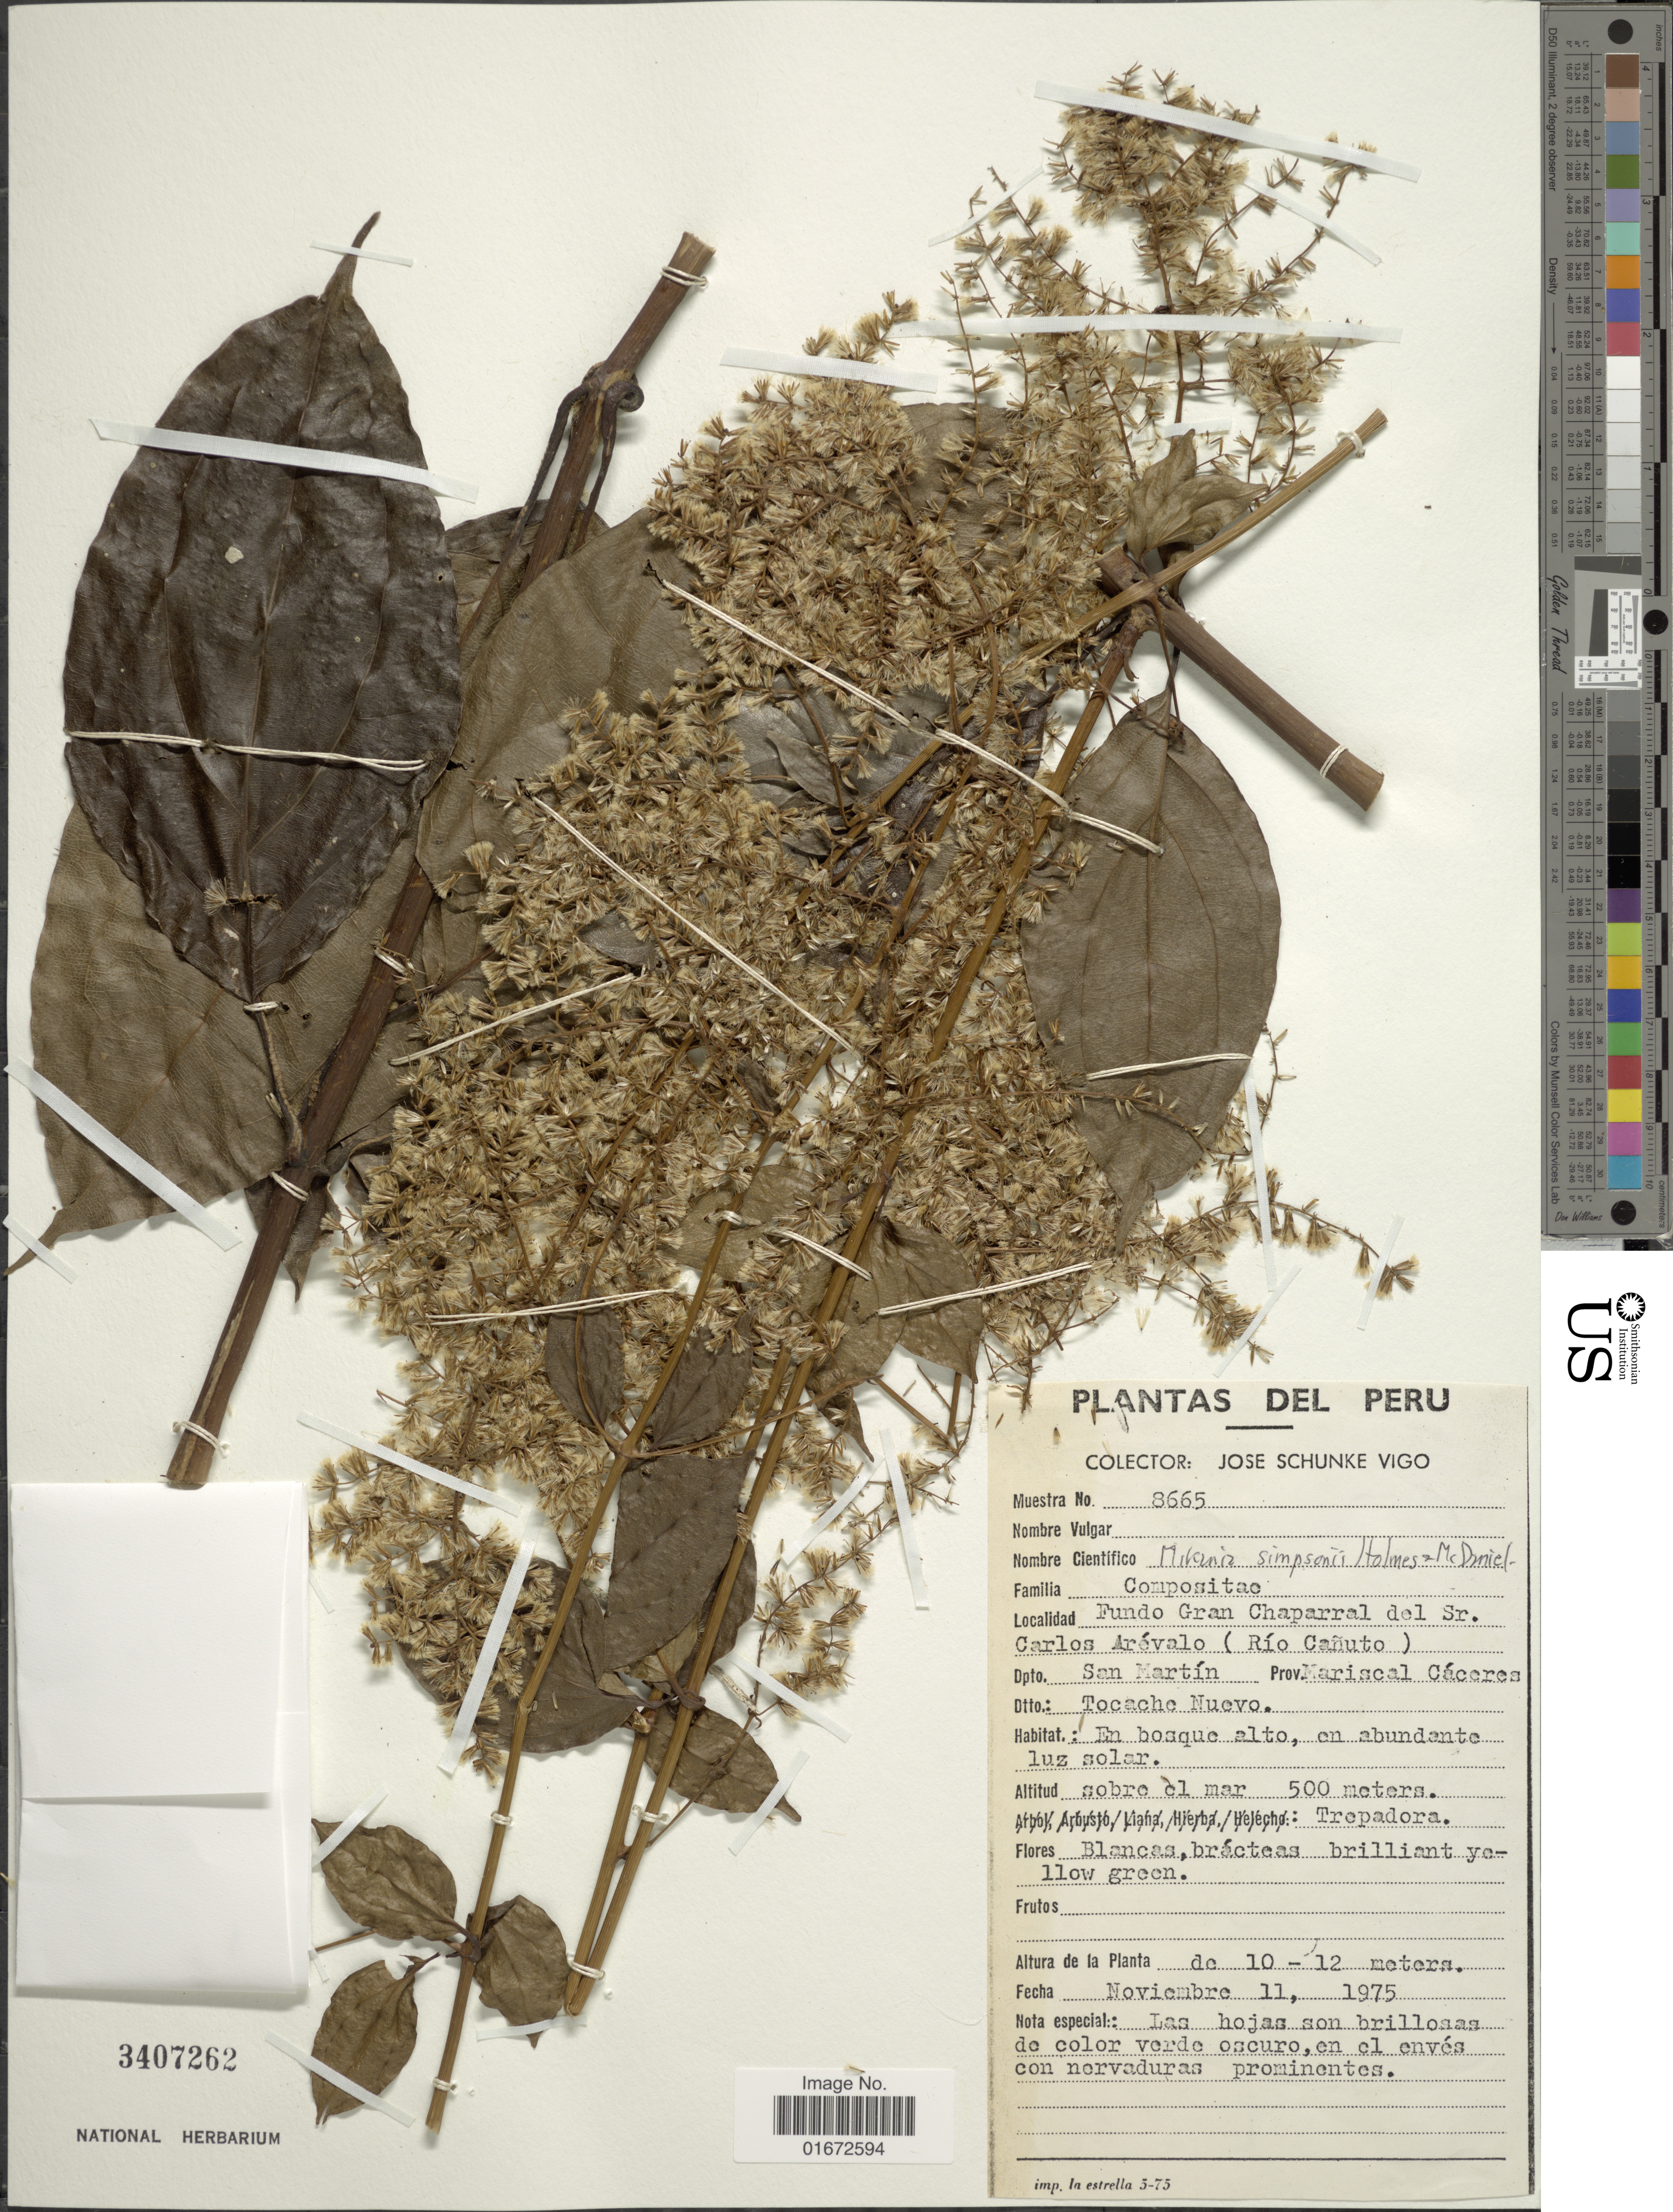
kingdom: Plantae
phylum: Tracheophyta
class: Magnoliopsida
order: Asterales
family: Asteraceae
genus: Mikania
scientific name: Mikania simpsonii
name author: W.C. Holmes & McDaniel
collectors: J. Schunke Vigo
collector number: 8665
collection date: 1975-11-11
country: Peru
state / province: San Martín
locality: Fundo Gran Chaparral del Sr. Carlos Arévalo (Río Cañuto). Dpto. San Martín. Prov. Mariscal Cáceres. Dtto.: Tocache Nuevo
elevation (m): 500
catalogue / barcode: US 3407262